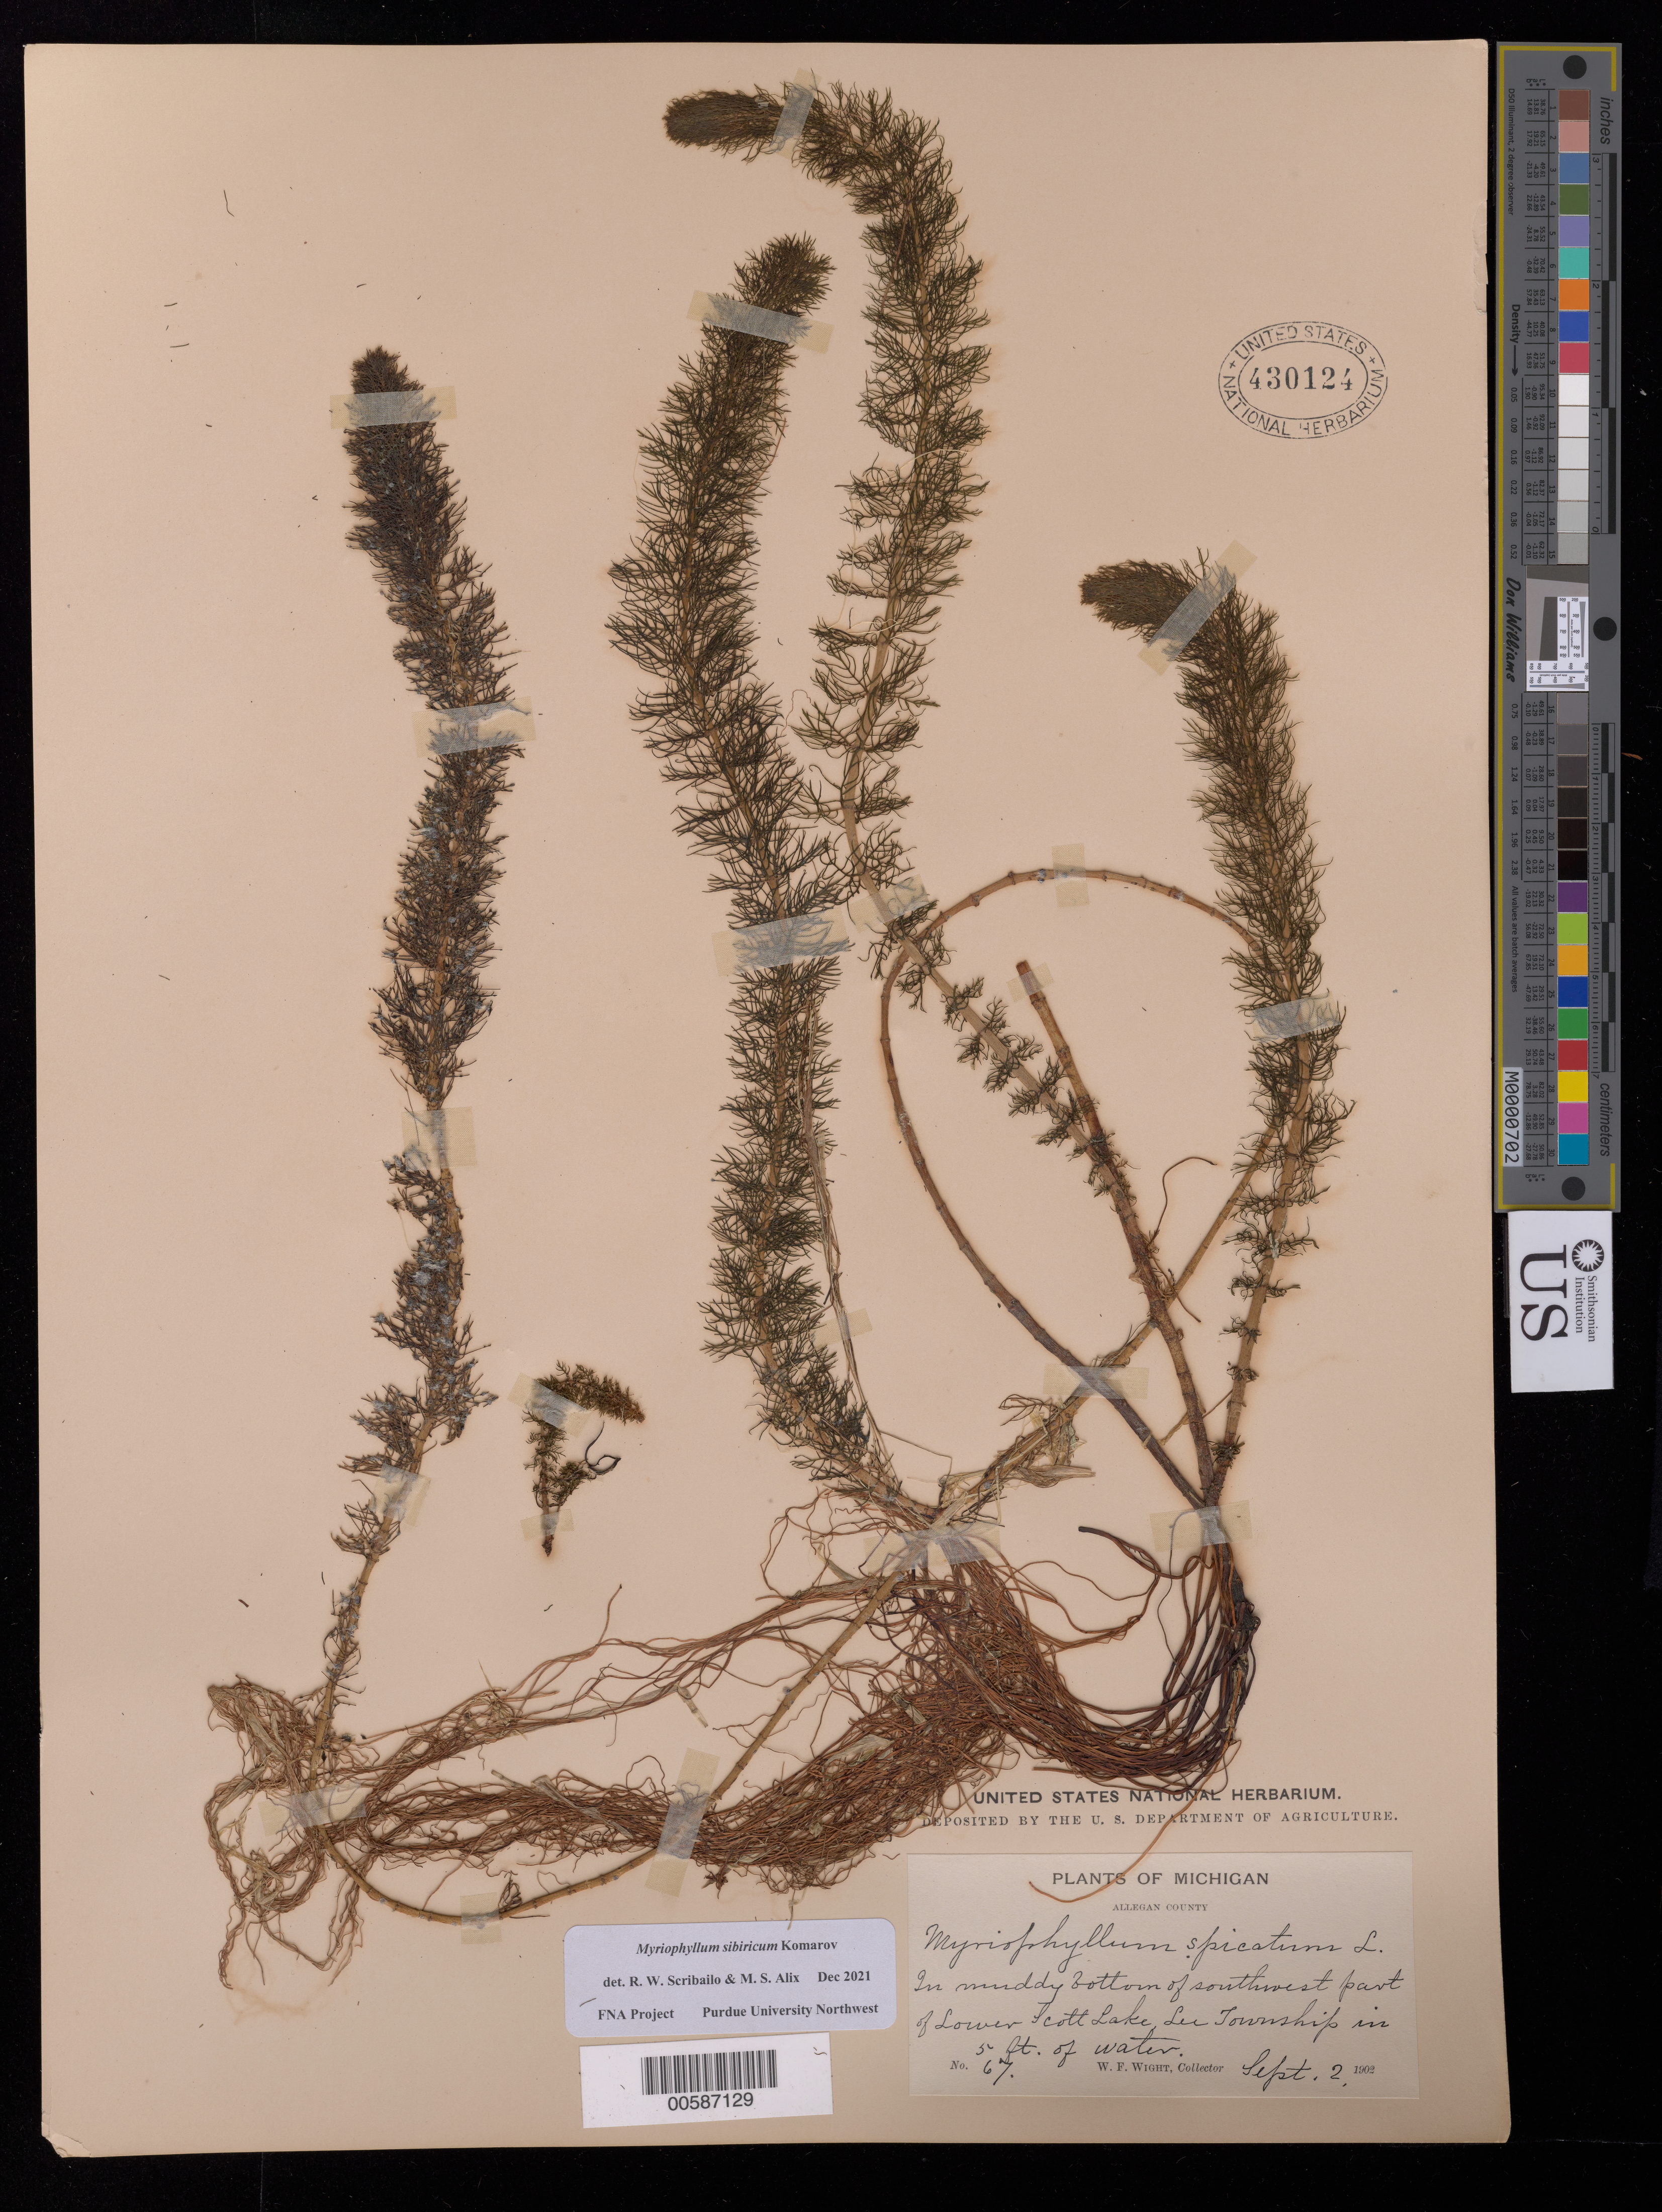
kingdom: Plantae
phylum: Tracheophyta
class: Magnoliopsida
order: Saxifragales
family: Haloragaceae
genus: Myriophyllum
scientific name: Myriophyllum sibiricum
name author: Kom.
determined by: Scribailo, R. W.; Alix, M. S.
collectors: W. Wight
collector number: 67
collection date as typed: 02 Sep 1902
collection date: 1902-09-02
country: United States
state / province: Michigan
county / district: Allegan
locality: Lower Scott Lake, Lee Twp.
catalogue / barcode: US 430124